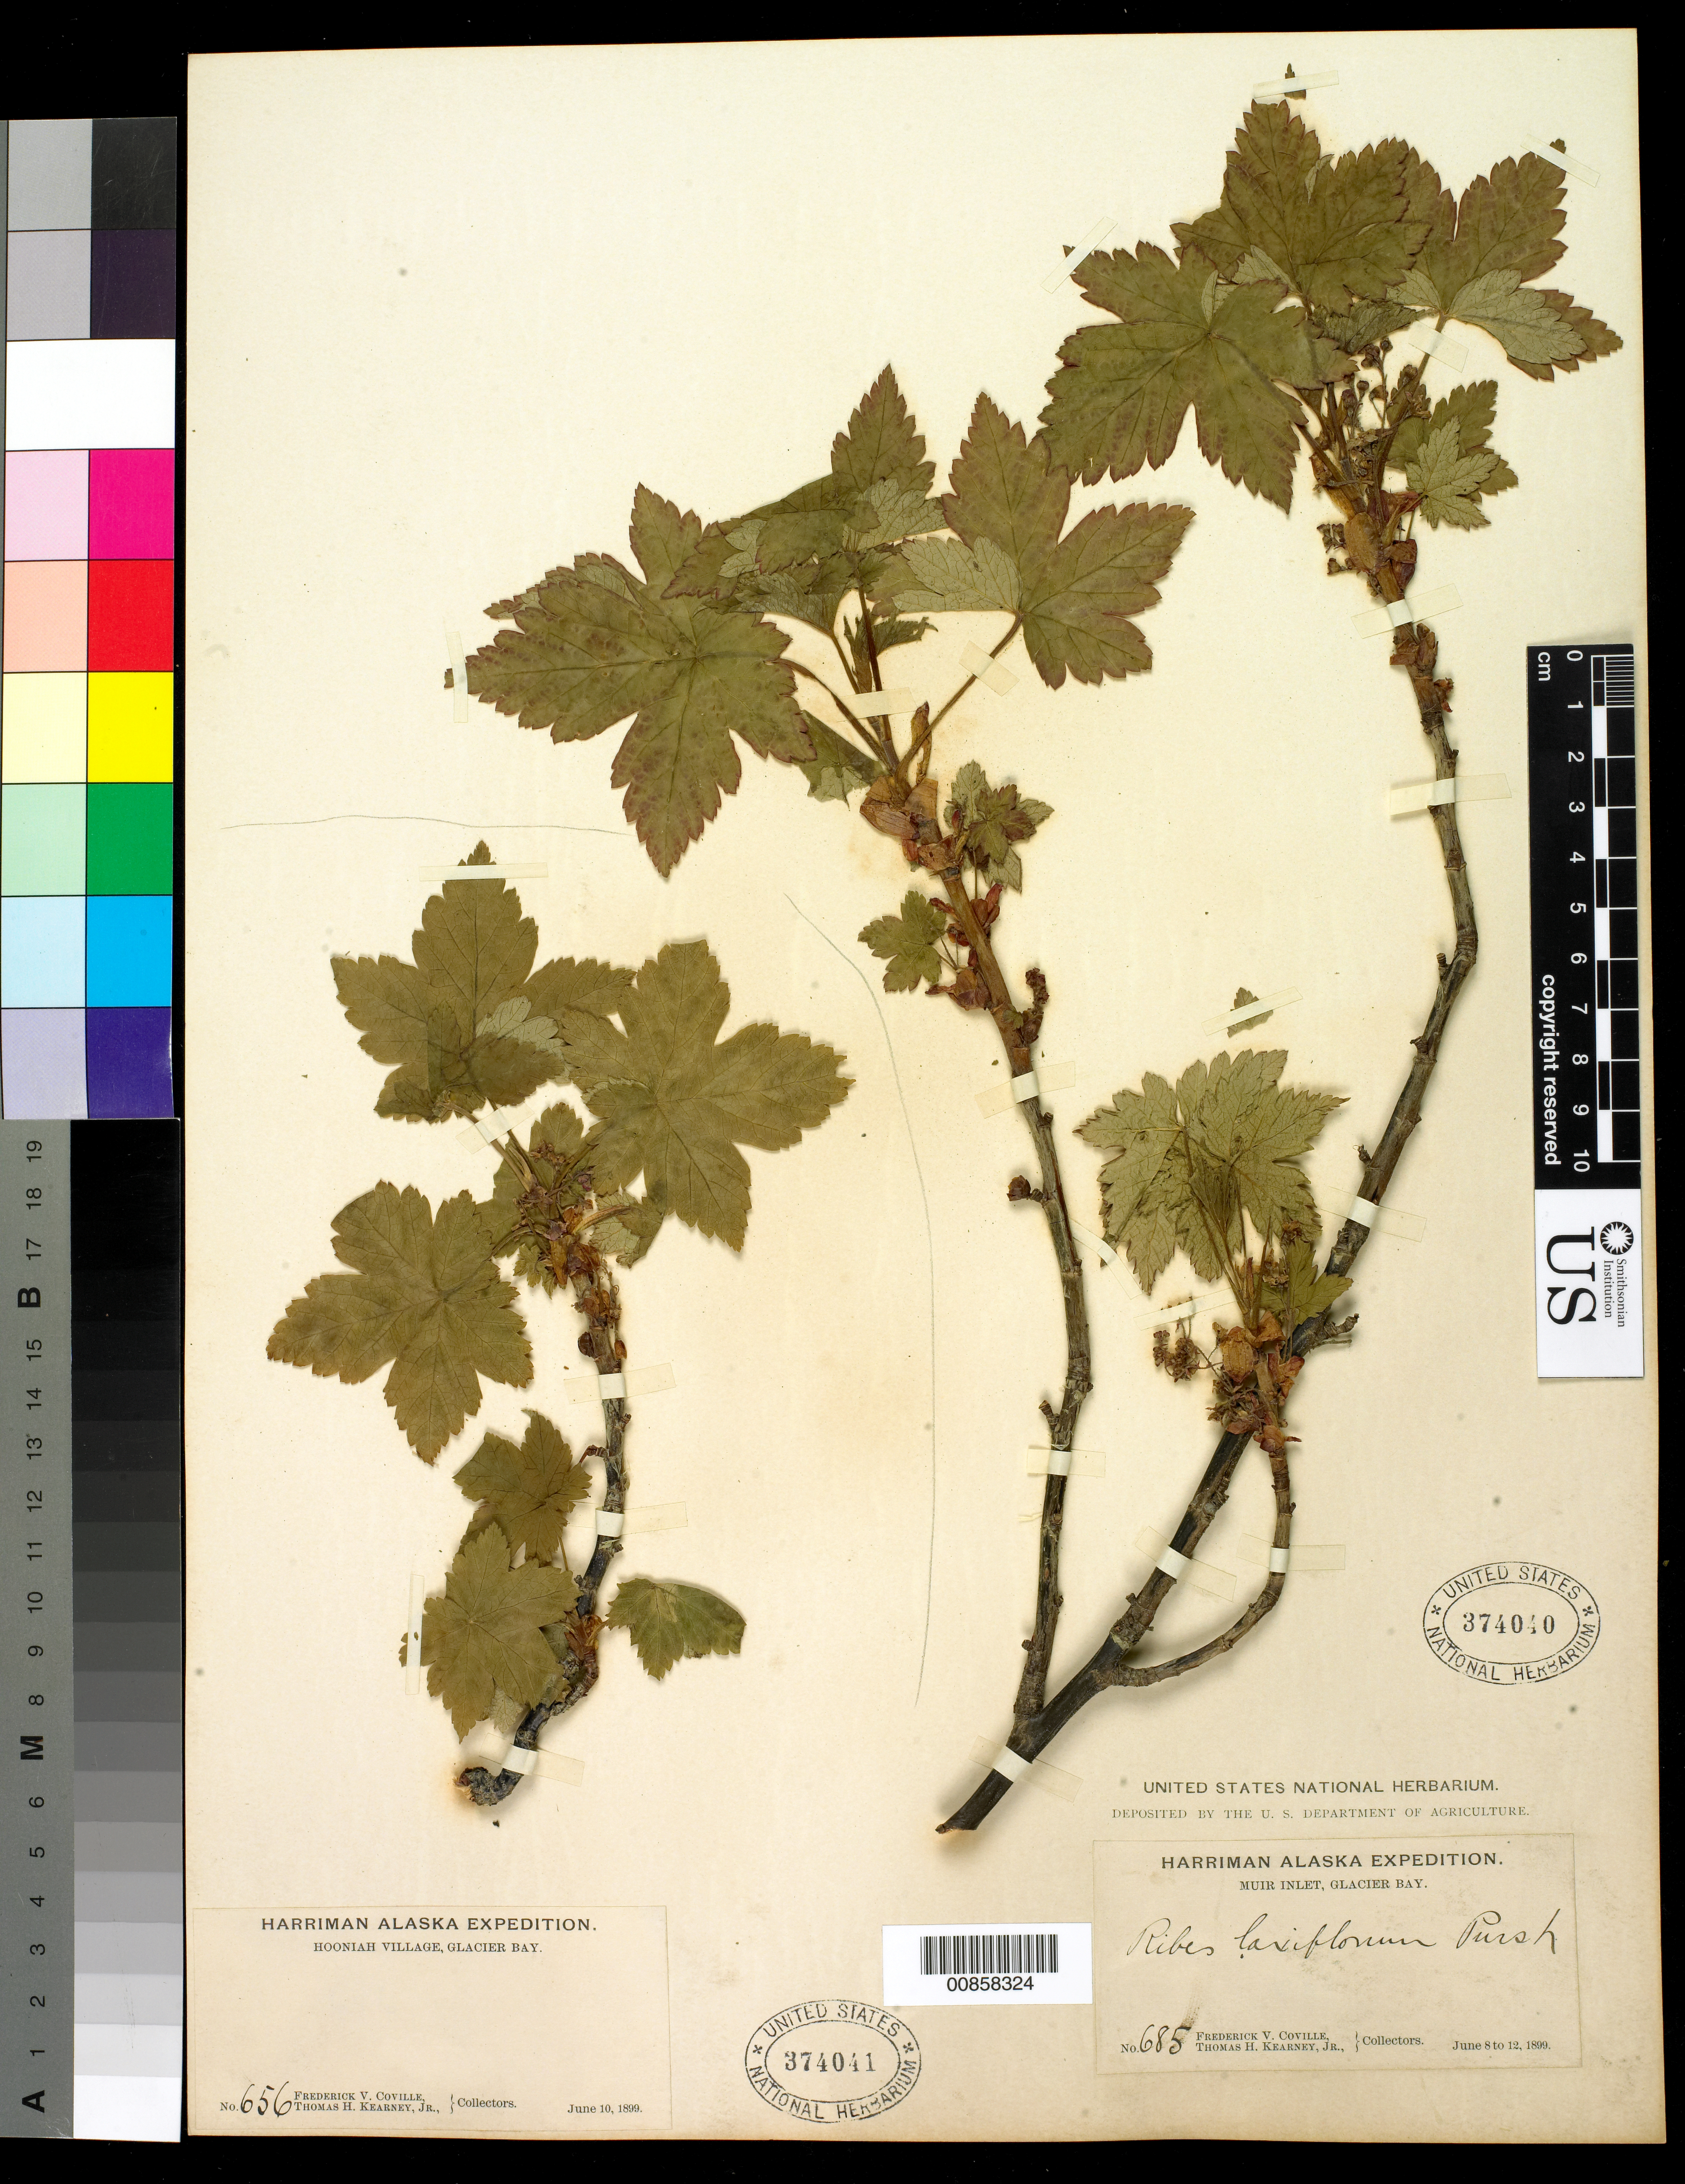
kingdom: Plantae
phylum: Tracheophyta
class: Magnoliopsida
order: Saxifragales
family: Grossulariaceae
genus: Ribes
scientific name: Ribes laxiflorum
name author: Pursh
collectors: F. V. Coville & T. H. Kearney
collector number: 685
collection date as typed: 08 Jun 1899 to 12 Jun 1899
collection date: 1899-06-08/1899-06-12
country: United States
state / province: Alaska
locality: Muir Inlet, Glacier Bay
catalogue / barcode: US 374040